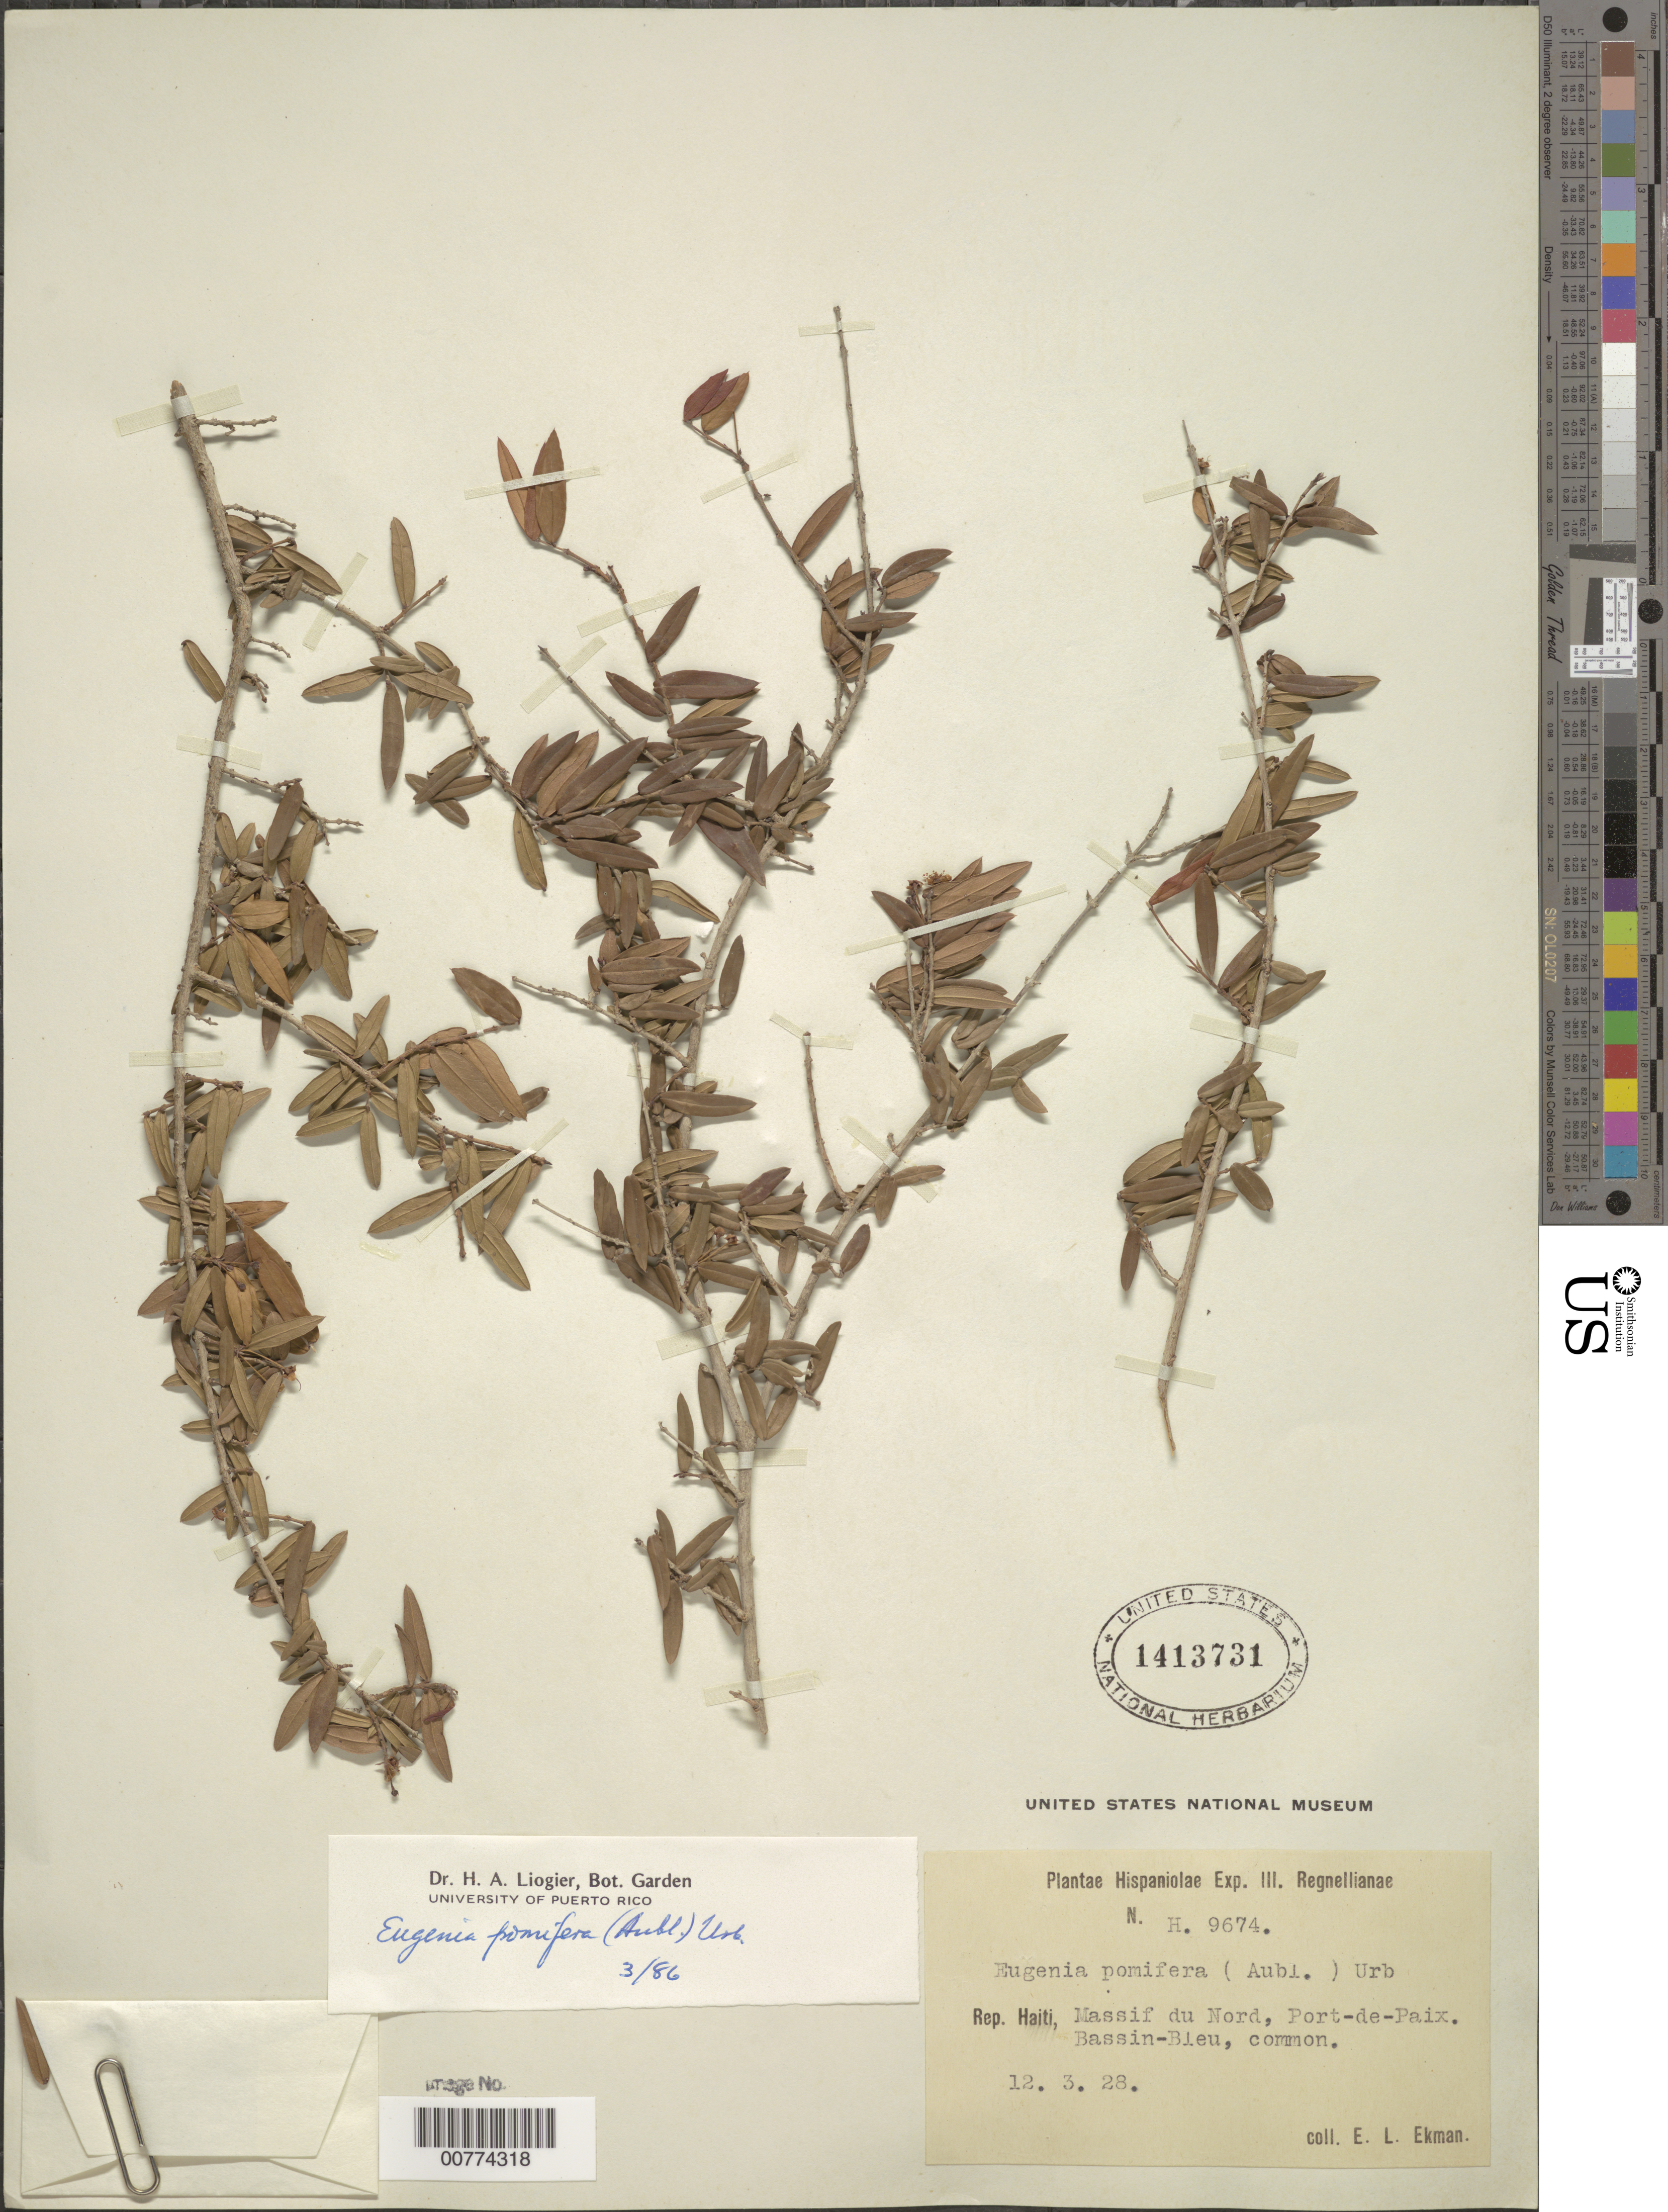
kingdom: Plantae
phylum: Tracheophyta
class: Magnoliopsida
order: Myrtales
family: Myrtaceae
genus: Eugenia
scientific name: Eugenia pomifera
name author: (Aubl.) Urb.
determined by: Liogier, Alain H.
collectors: E. L. Ekman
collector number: H 9674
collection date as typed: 12 Mar 1928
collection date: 1928-03-12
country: Haiti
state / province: Nord-Ouest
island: Hispaniola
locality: Massif du Nord, Port-de-Paix, Bassin-Bleu.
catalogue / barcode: US 1413731